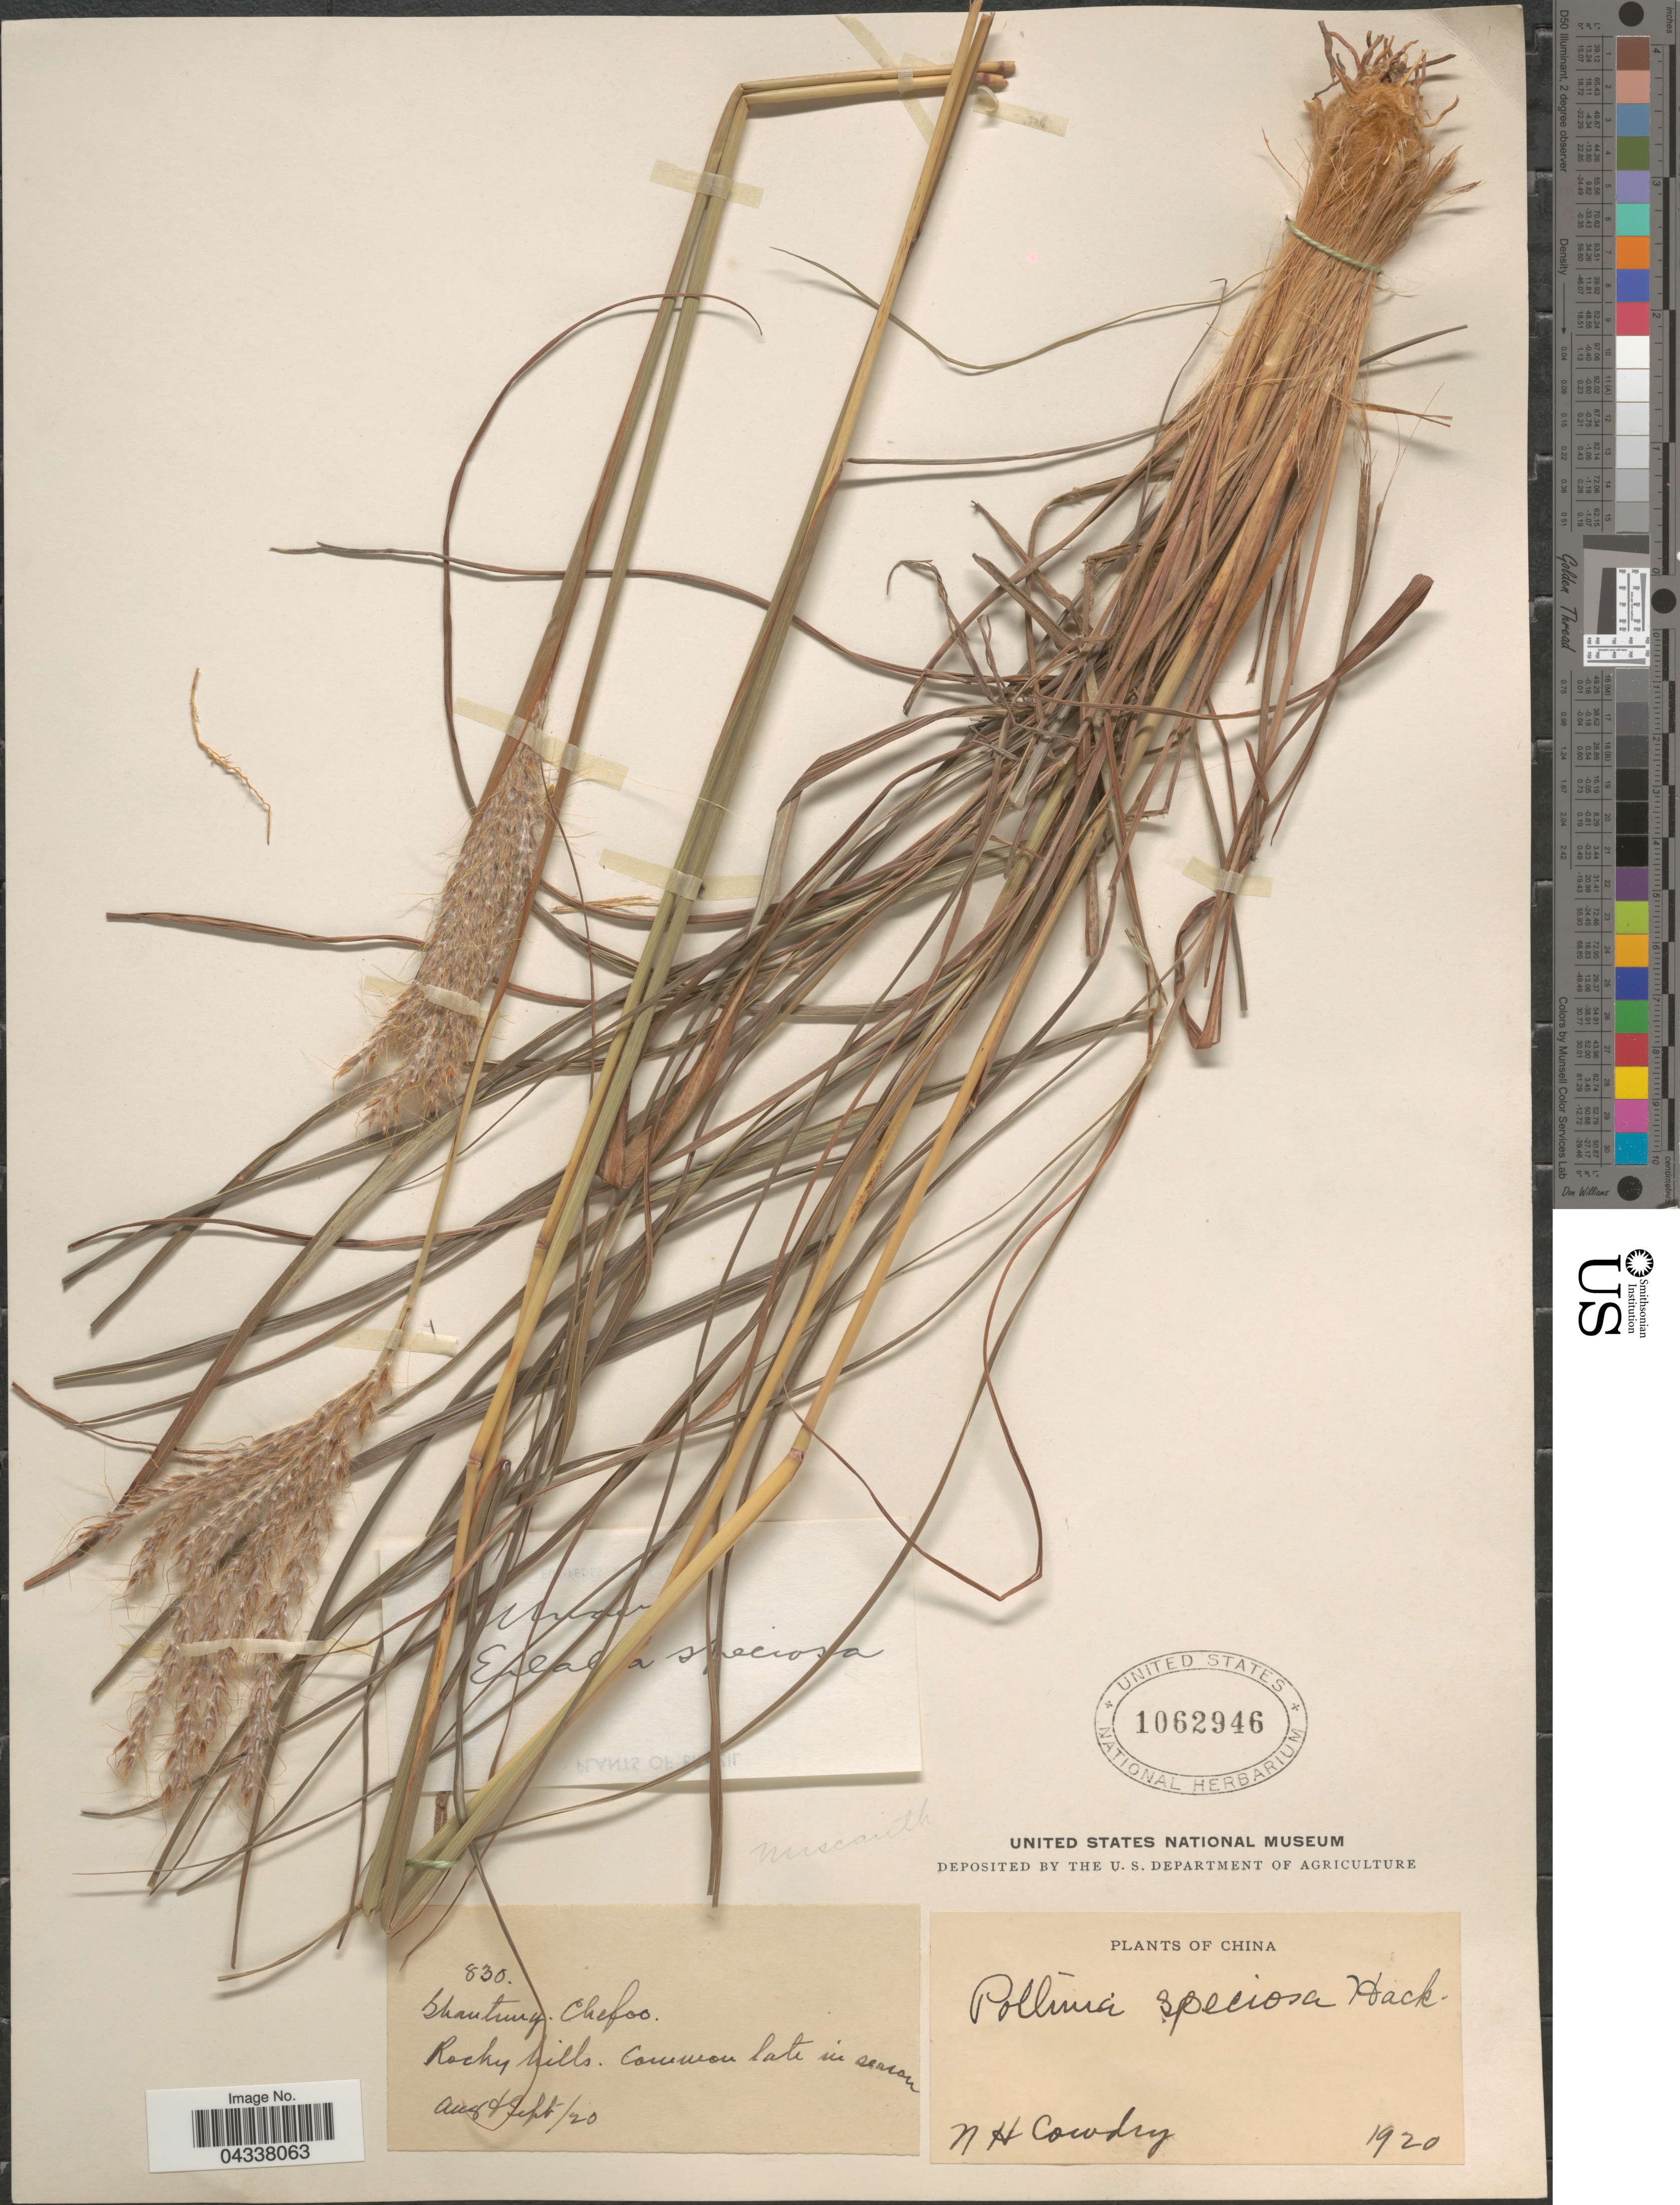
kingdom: Plantae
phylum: Tracheophyta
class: Liliopsida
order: Poales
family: Poaceae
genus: Pseudopogonatherum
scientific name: Pseudopogonatherum speciosum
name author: (Debeaux) Ohwi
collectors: N. H. Cowdry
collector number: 830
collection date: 1920-08/1920-09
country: China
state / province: Shandong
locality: Shantung. Chefoo.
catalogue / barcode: US 1062946